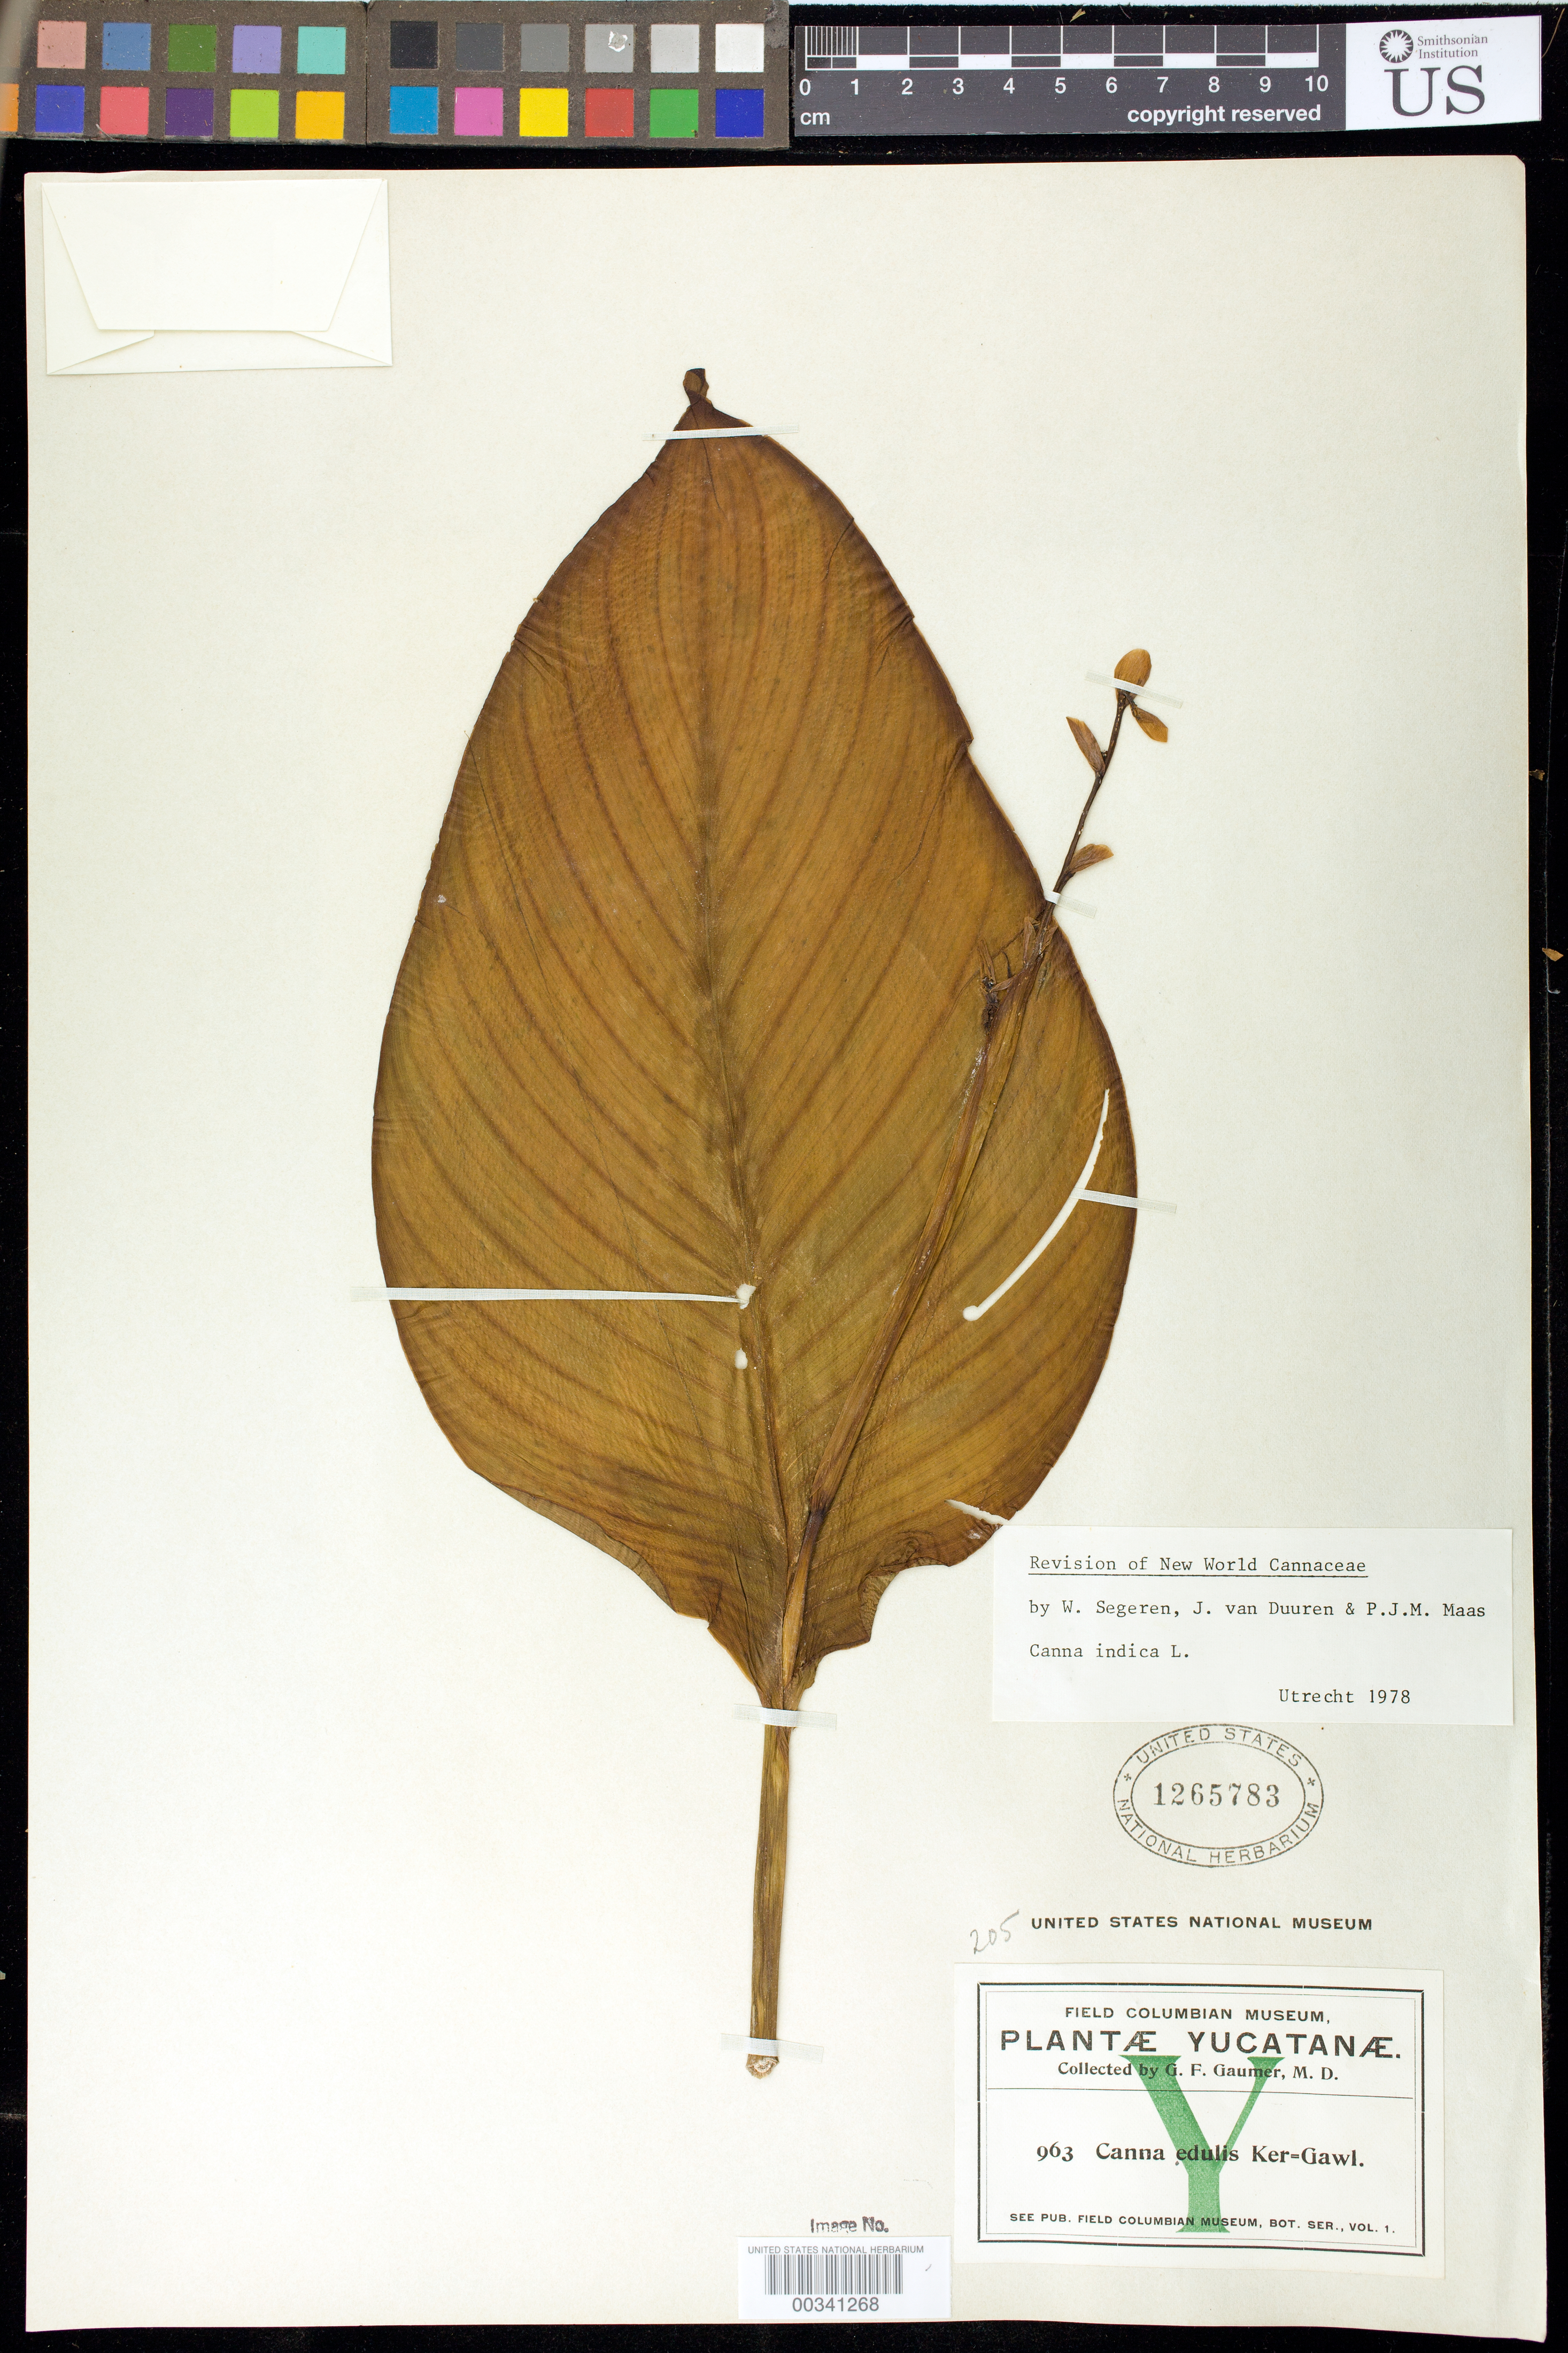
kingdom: Plantae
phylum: Tracheophyta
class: Liliopsida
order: Zingiberales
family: Cannaceae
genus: Canna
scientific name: Canna indica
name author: L.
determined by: Segeren, W.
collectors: G. F. Gaumer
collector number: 963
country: Mexico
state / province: Yucatán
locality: Plantae yucatanae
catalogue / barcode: US 1265783